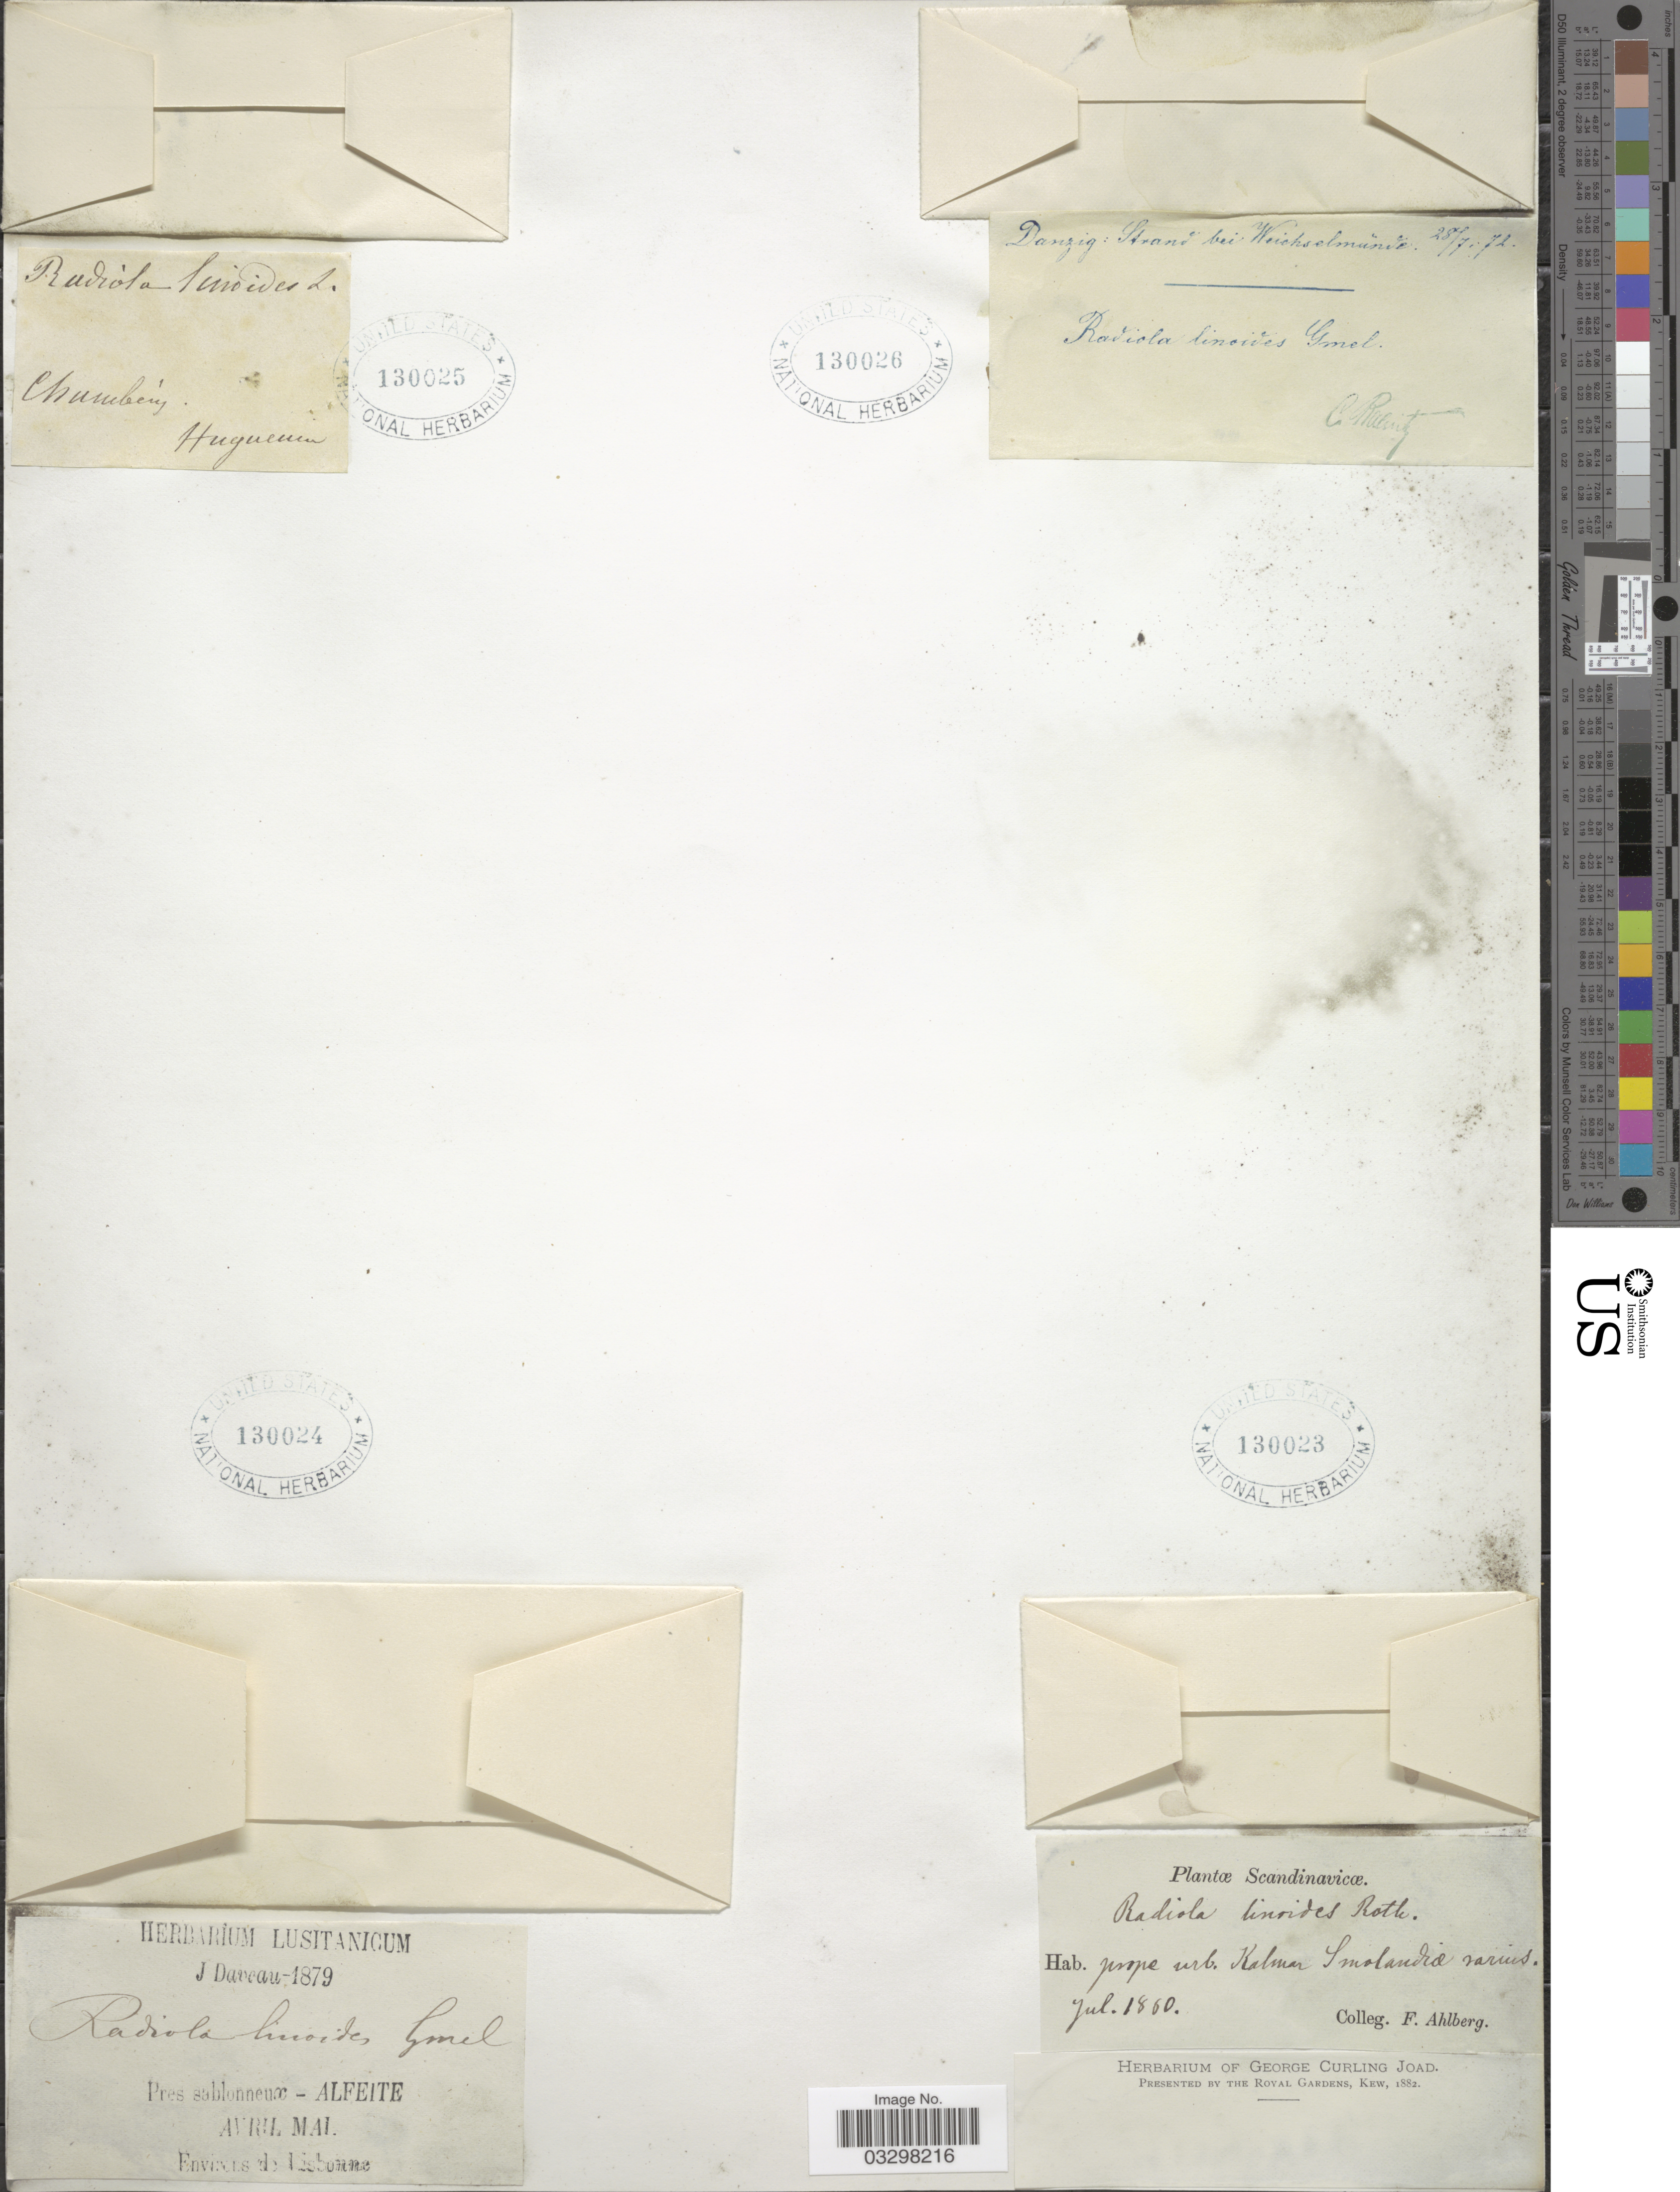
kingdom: Plantae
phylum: Tracheophyta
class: Magnoliopsida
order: Malpighiales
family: Linaceae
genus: Radiola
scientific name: Radiola linoides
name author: Roth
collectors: Huguenin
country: France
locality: Chambery.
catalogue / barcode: US 130025